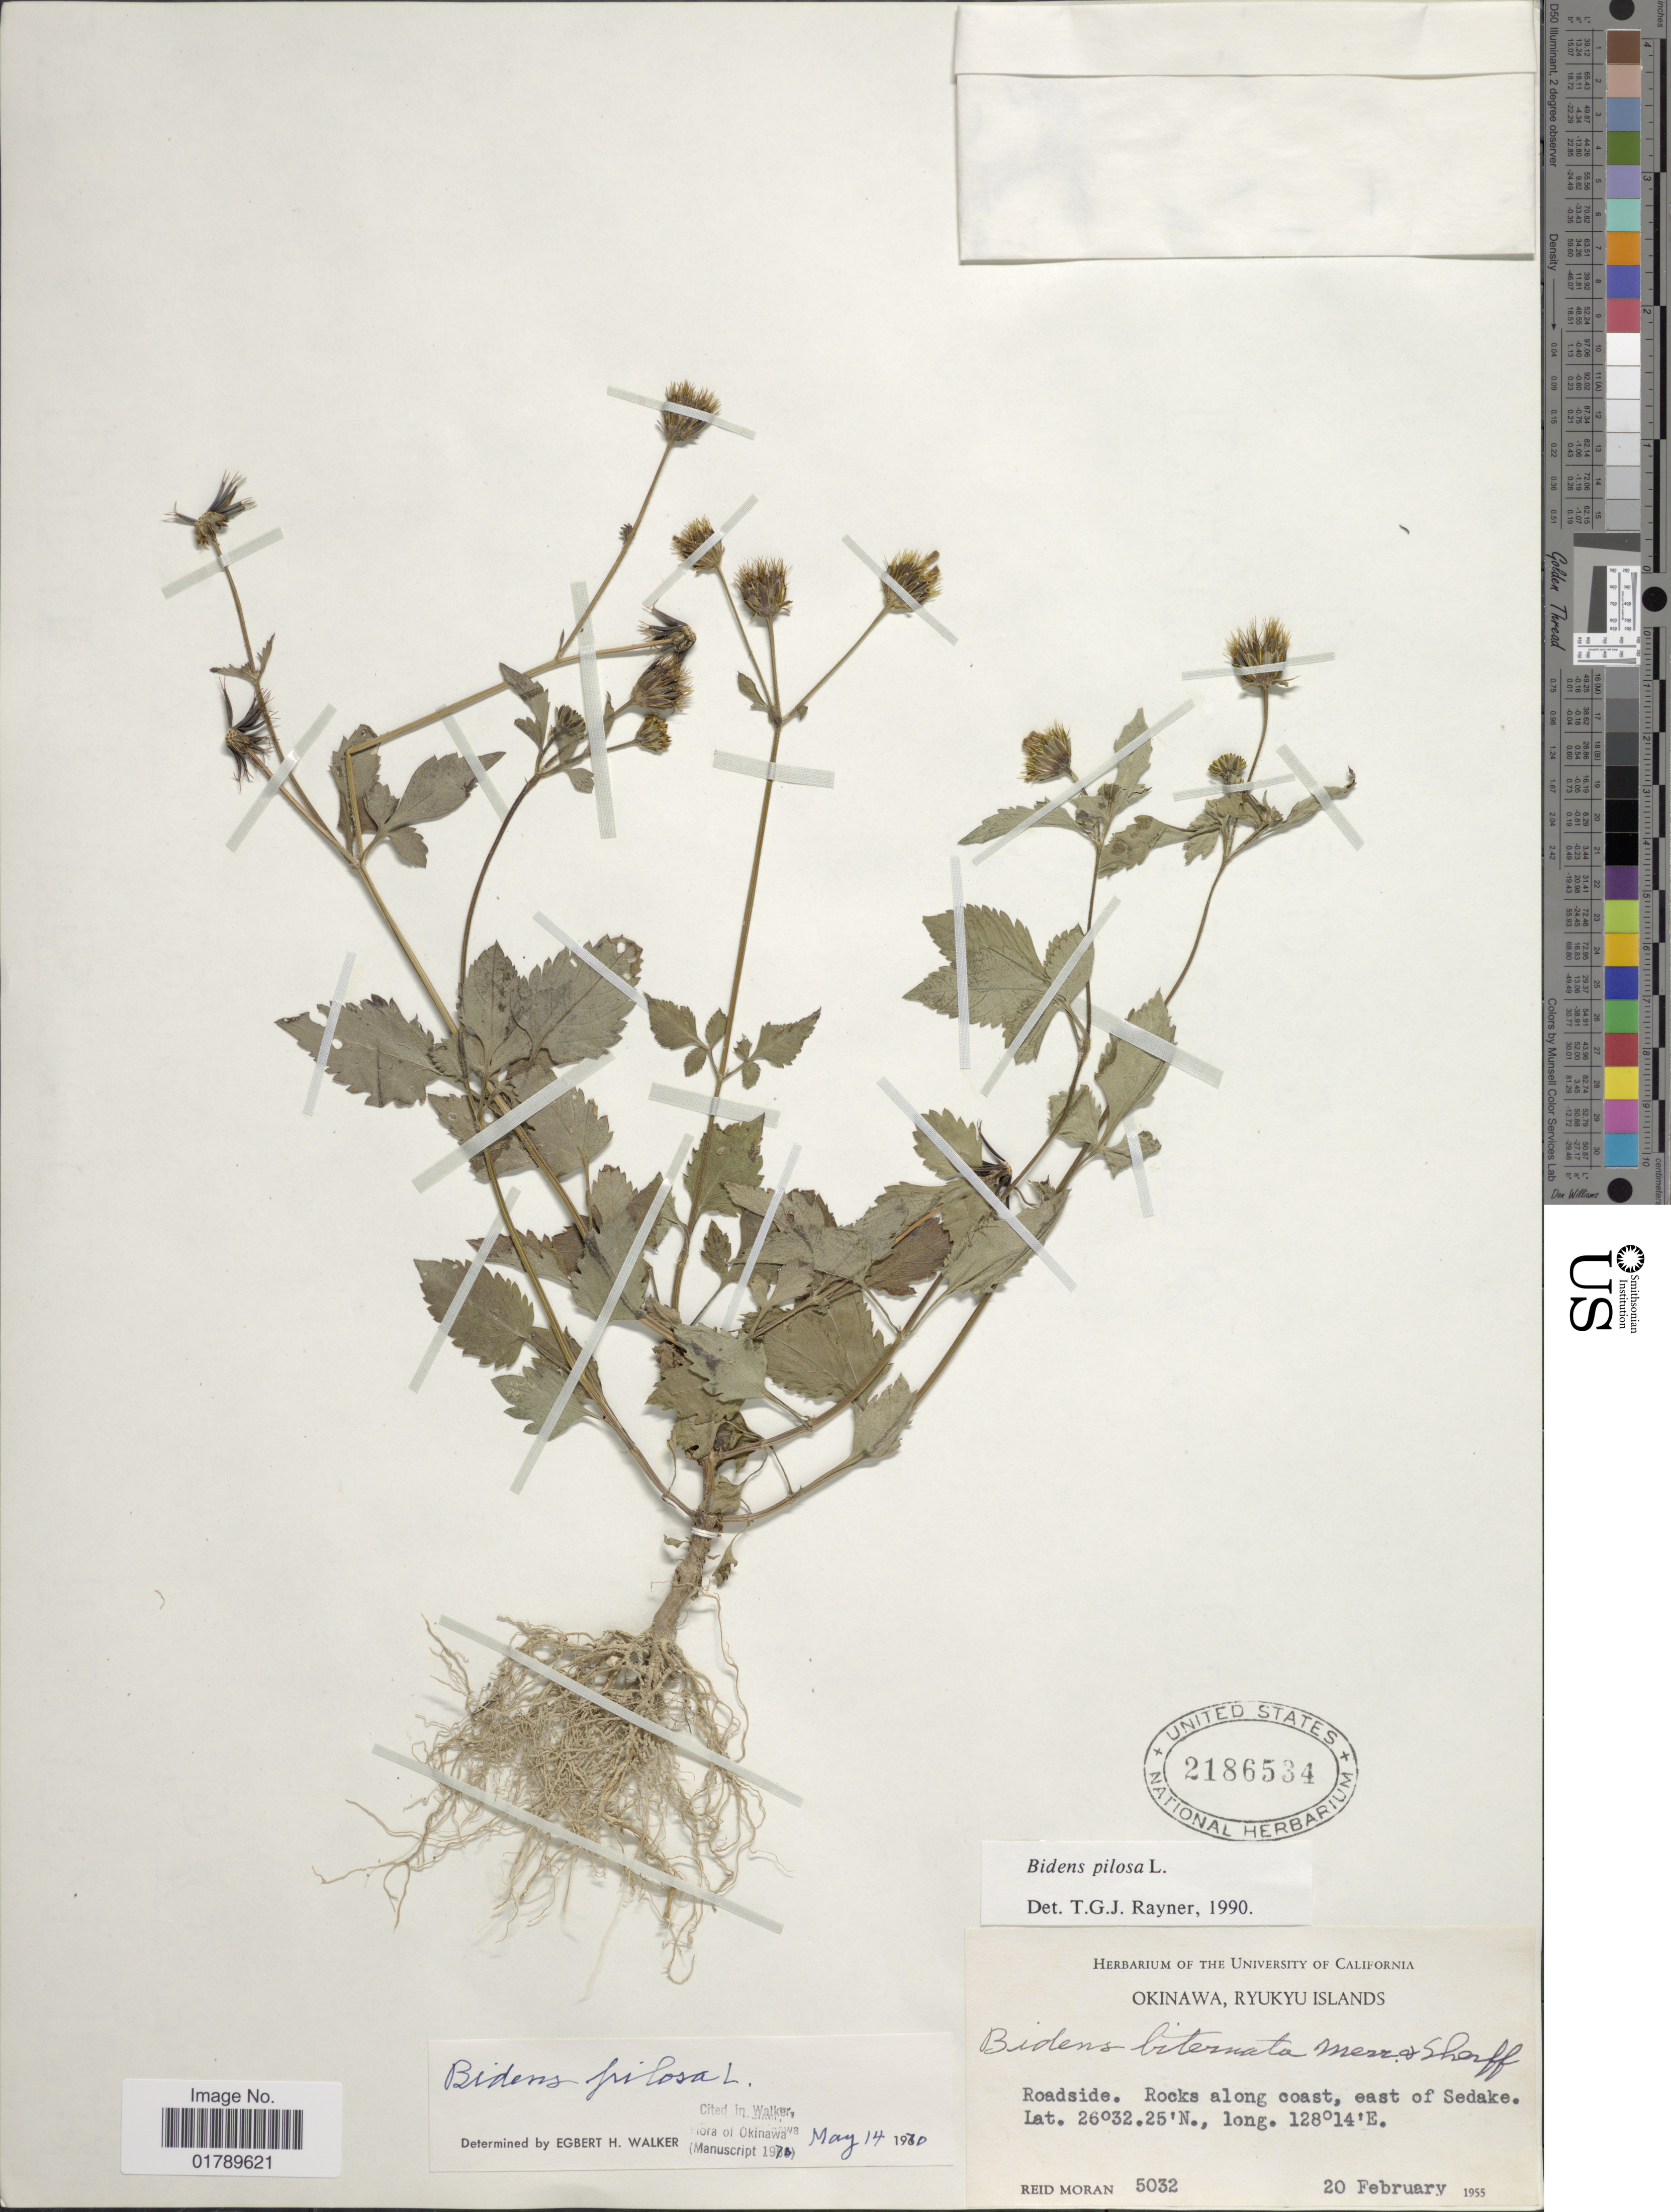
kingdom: Plantae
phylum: Tracheophyta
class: Magnoliopsida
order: Asterales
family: Asteraceae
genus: Bidens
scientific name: Bidens pilosa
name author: L.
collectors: R. V. Moran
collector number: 5032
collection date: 1955-02-20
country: Japan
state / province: Okinawa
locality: Okinawa, Ryukyu Islands. Roadside. Rocks along coast, east of Sedake.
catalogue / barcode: US 2186534